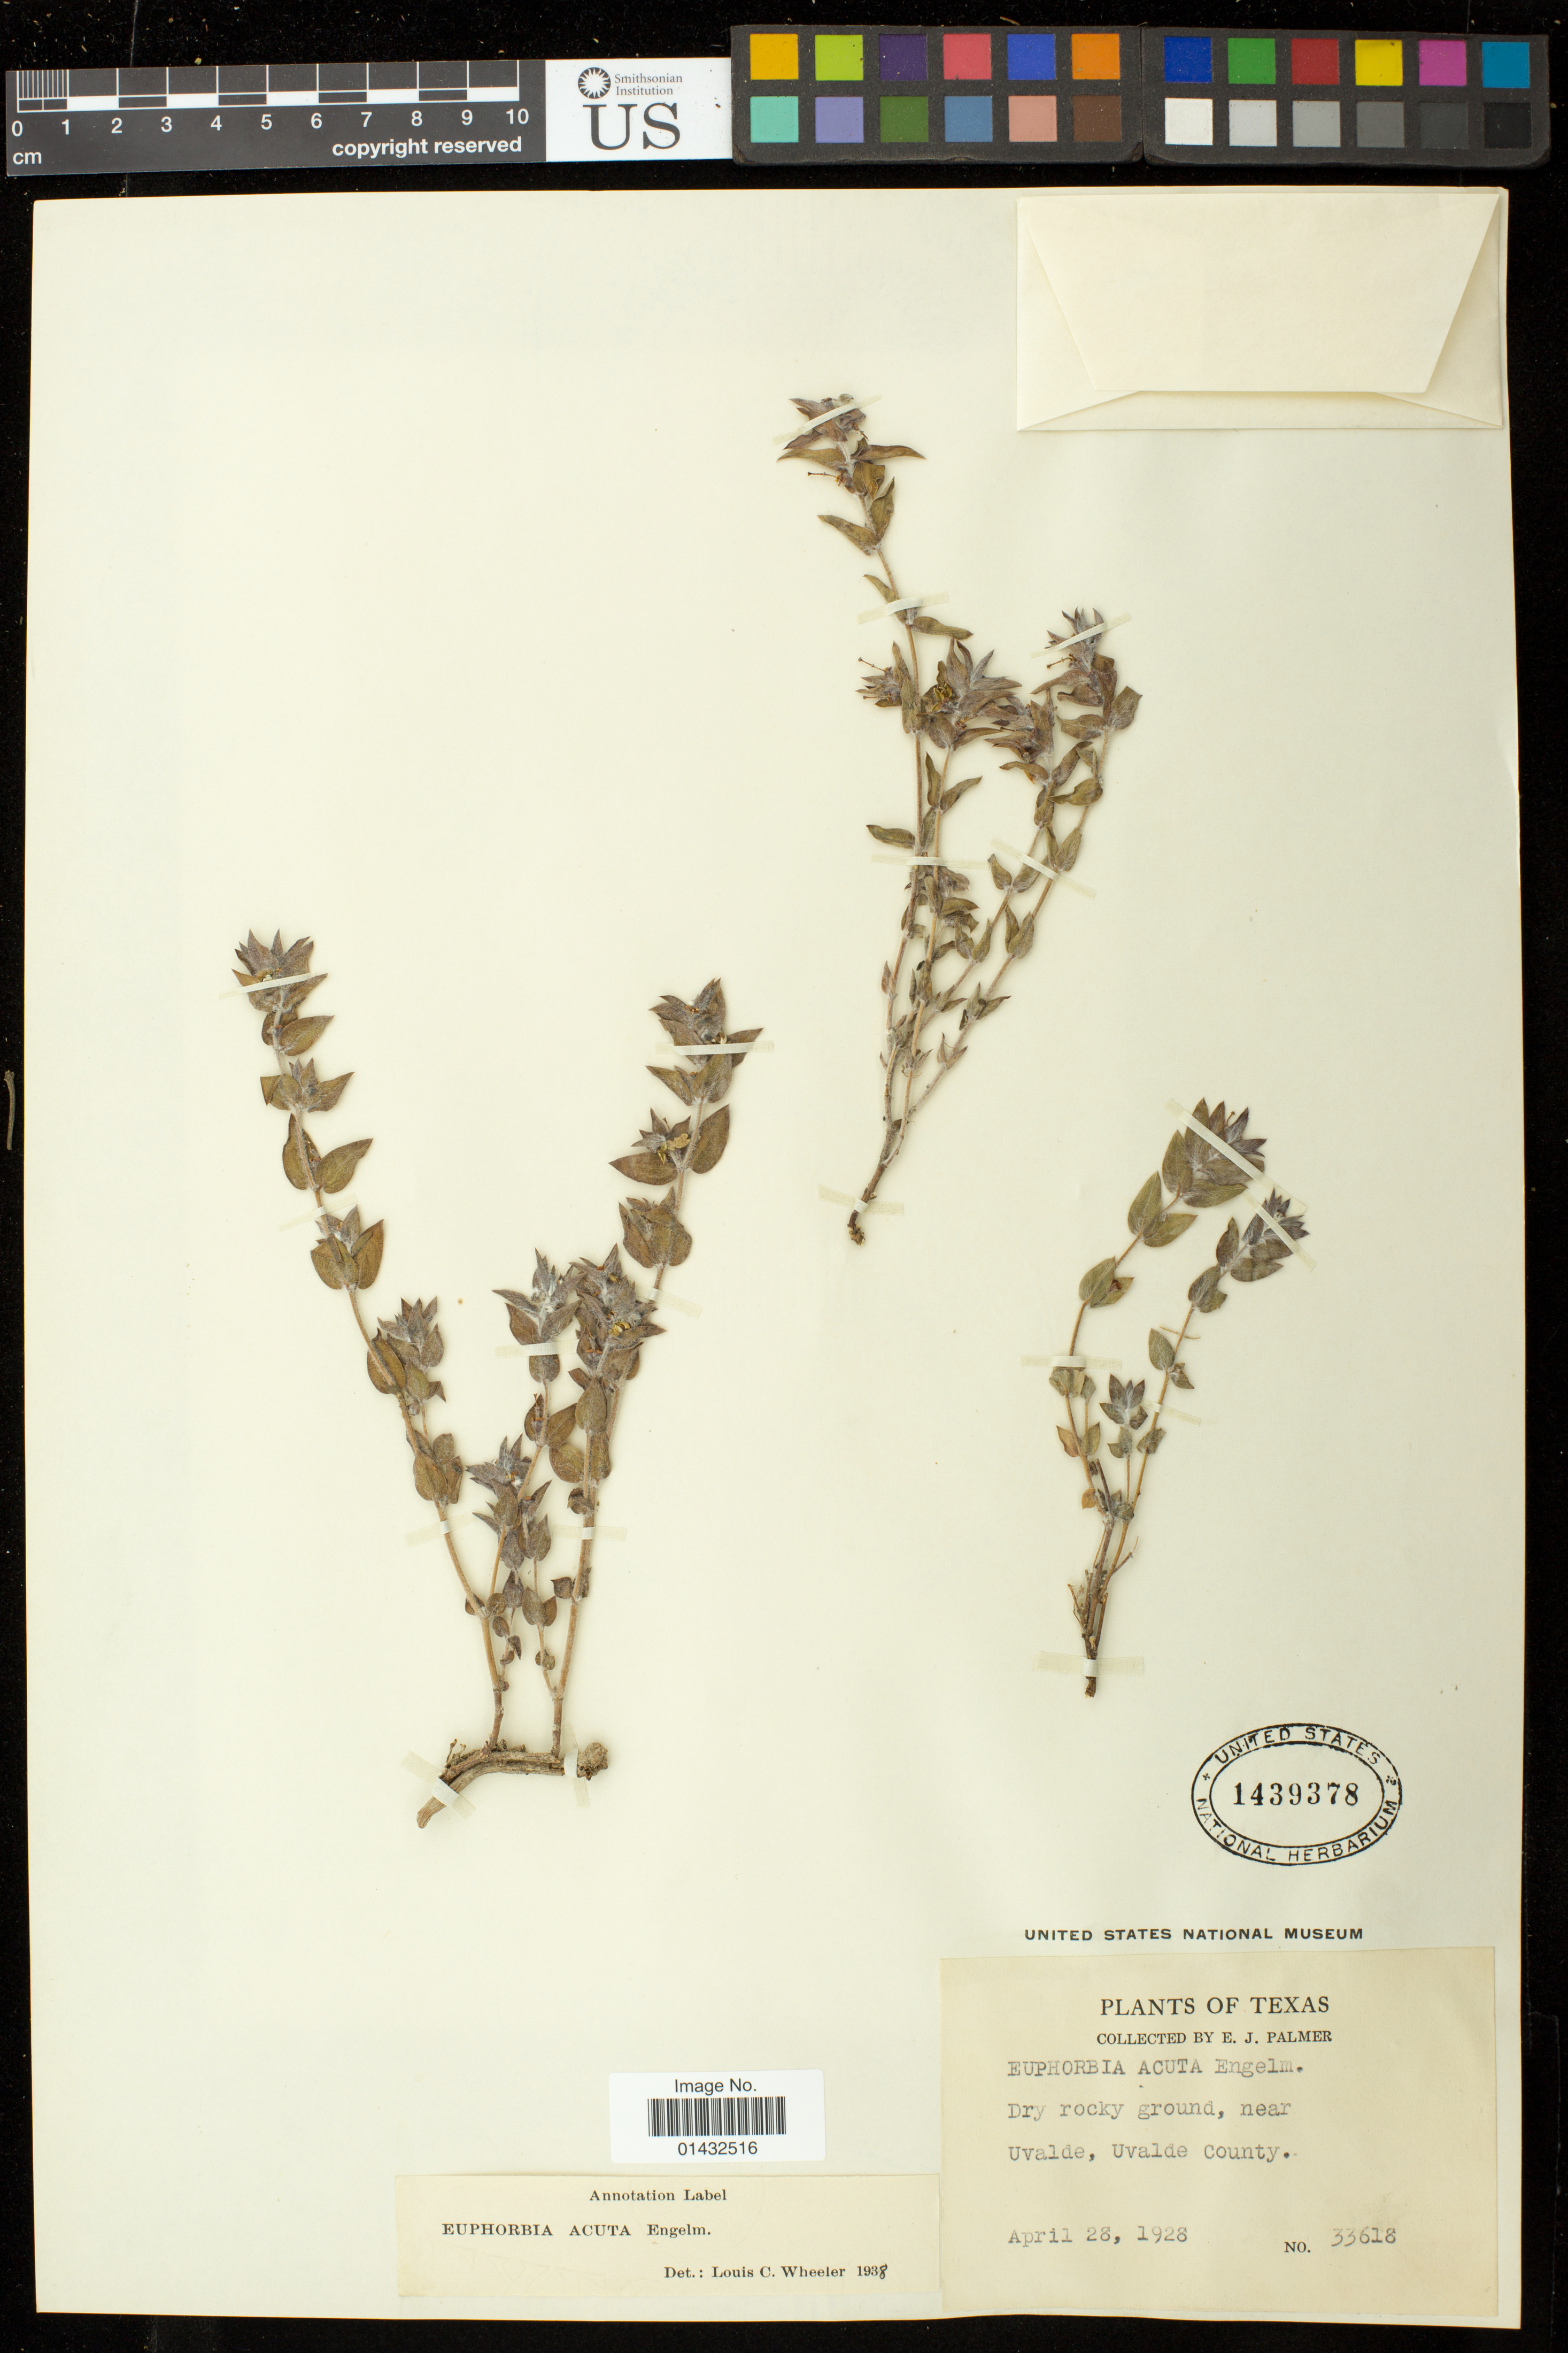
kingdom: Plantae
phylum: Tracheophyta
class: Magnoliopsida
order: Malpighiales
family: Euphorbiaceae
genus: Euphorbia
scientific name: Euphorbia acuta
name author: Engelm. in Emory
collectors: E. J. Palmer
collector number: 33618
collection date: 1928-04-28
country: United States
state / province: Texas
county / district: Uvalde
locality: Near Uvalde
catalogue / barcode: US 1439378